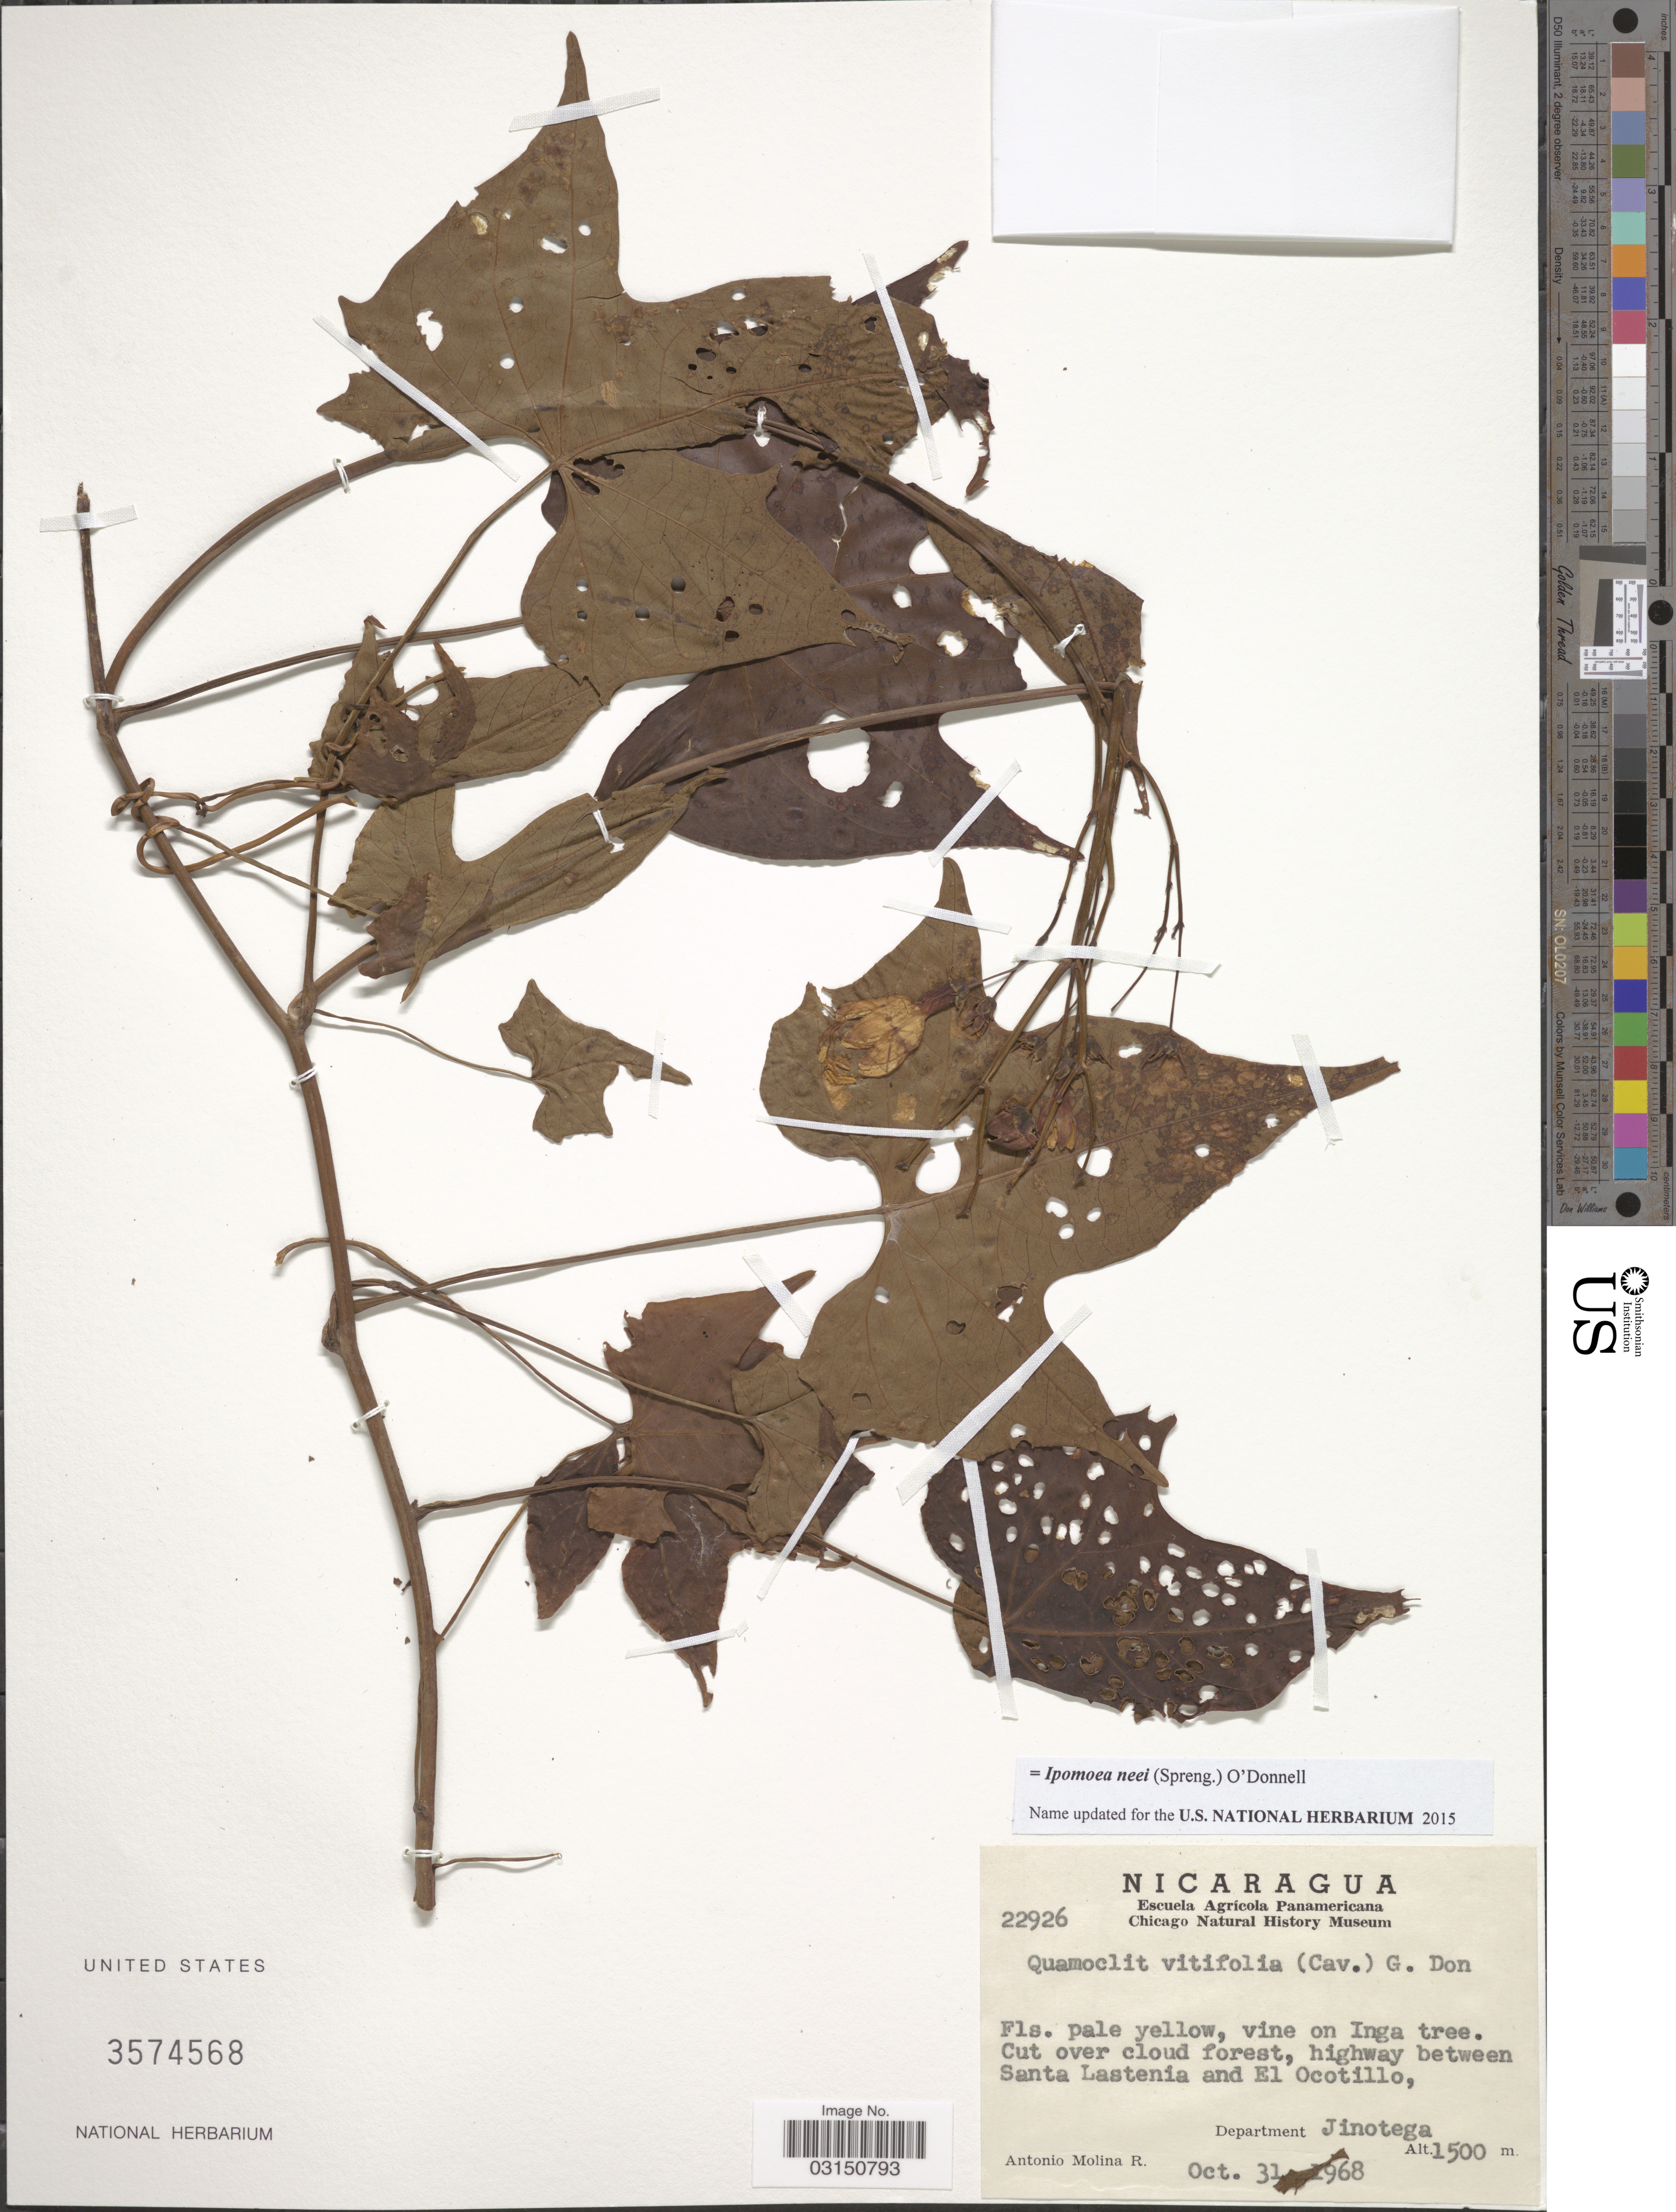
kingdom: Plantae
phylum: Tracheophyta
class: Magnoliopsida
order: Solanales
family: Convolvulaceae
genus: Ipomoea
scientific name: Ipomoea neei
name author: (Spreng.) O'Donell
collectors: A. Molina R.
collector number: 22926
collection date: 1968-10-31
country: Nicaragua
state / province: Jinotega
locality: Highway between Santa Lastenia and El Ocotillo, Department Jinotega.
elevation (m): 1500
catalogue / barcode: US 3574568